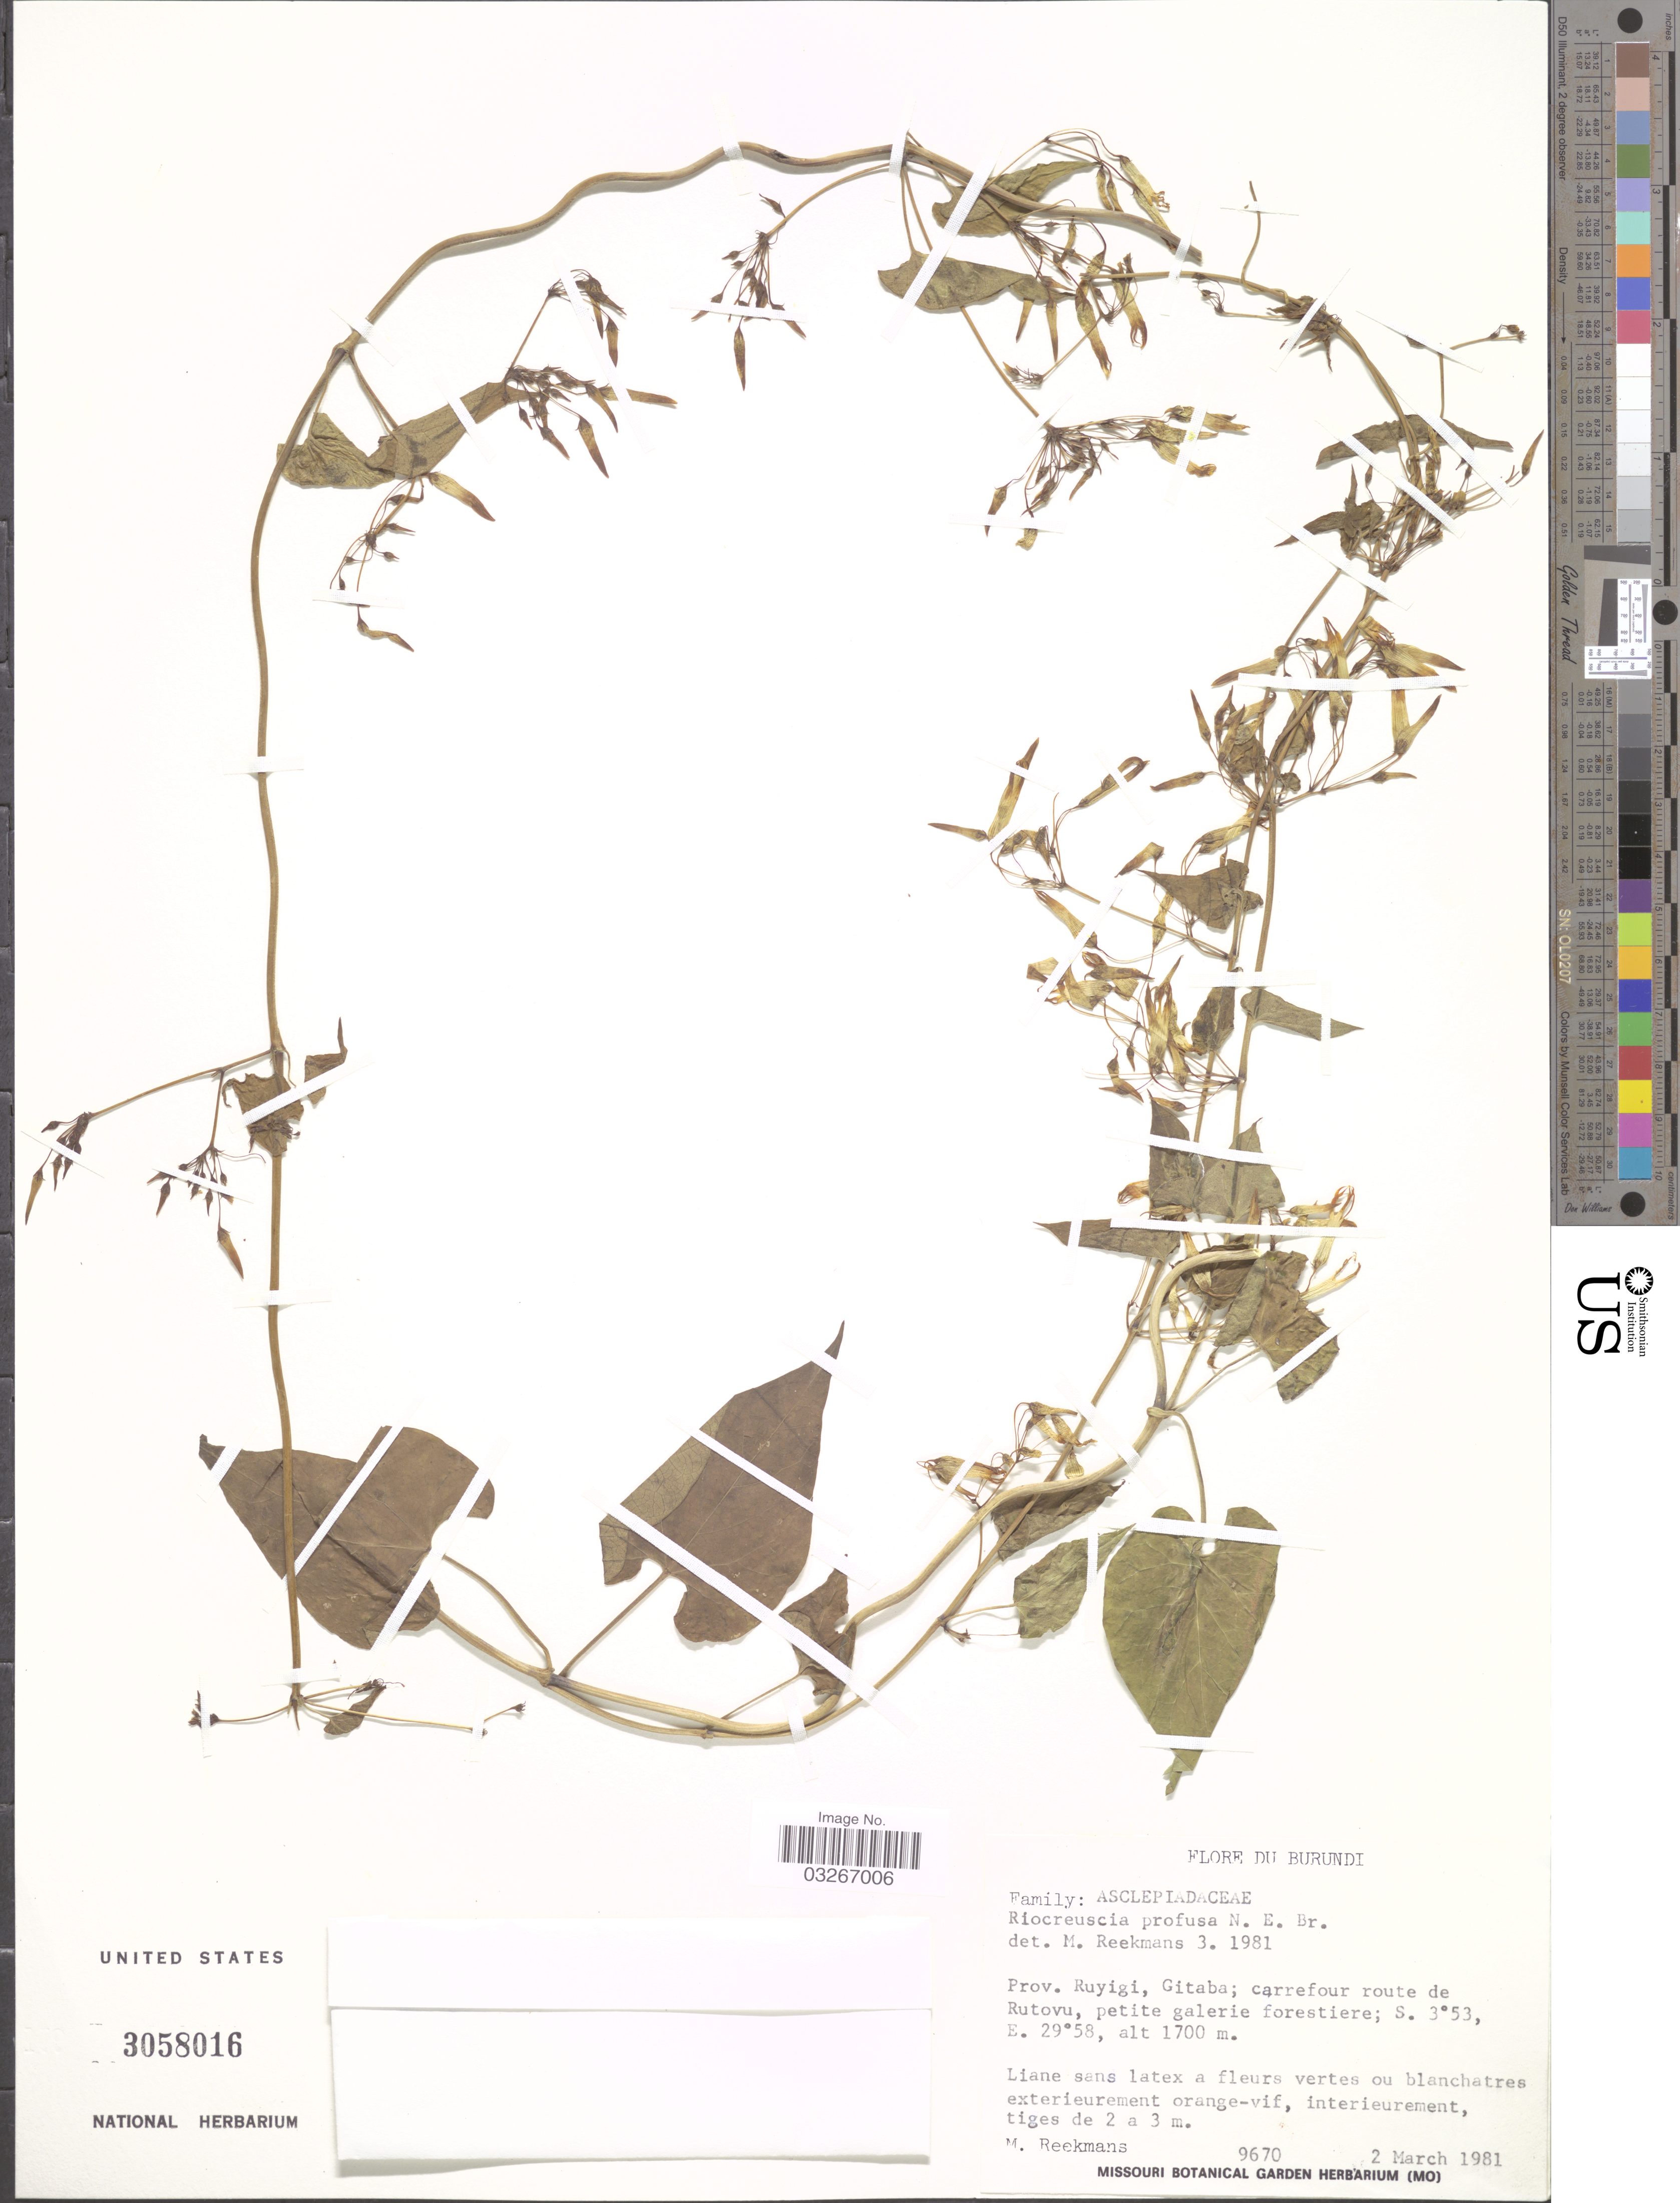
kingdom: Plantae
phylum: Tracheophyta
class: Magnoliopsida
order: Gentianales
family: Apocynaceae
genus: Riocreuxia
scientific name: Riocreuxia profusa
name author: N.E. Br.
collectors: M. Reekmans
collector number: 9670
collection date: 1981-03-02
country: Burundi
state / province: Ruyigi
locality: Prov. Ruyigi, Gitaba; carrefour route de Rutovu, petite galerie forestiere.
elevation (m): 1700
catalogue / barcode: US 3058016